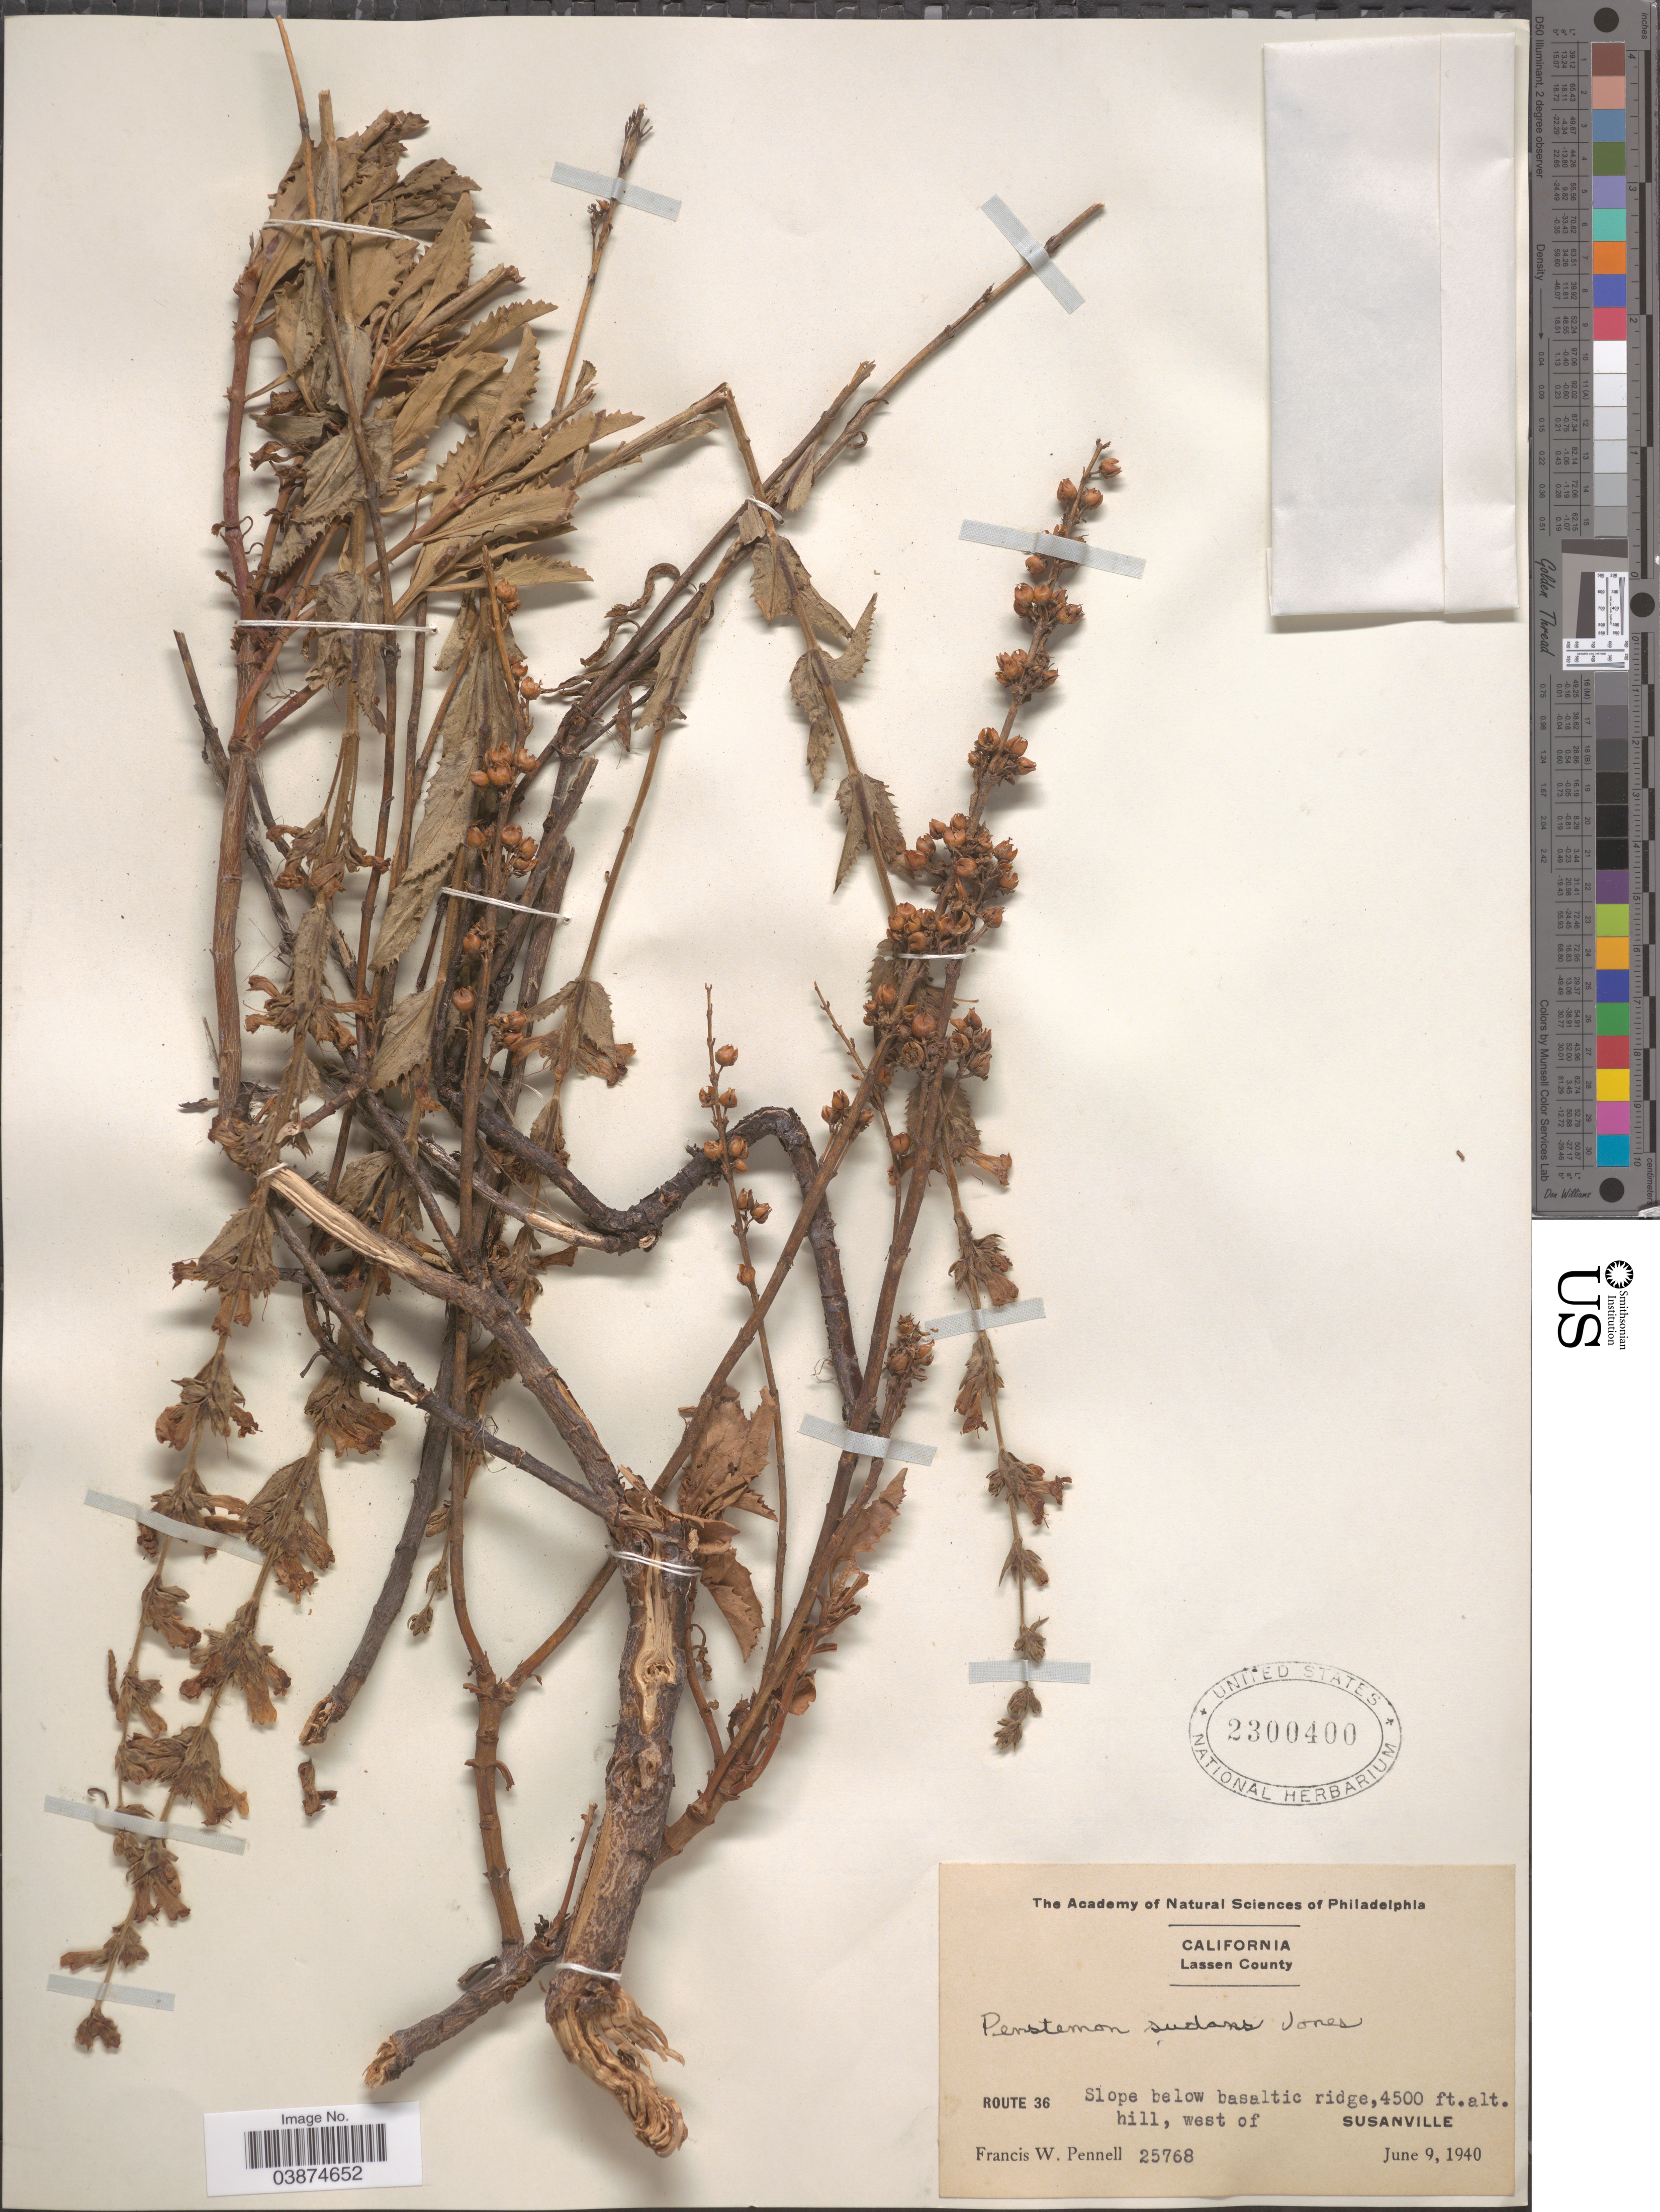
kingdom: Plantae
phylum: Tracheophyta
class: Magnoliopsida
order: Lamiales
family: Plantaginaceae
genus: Penstemon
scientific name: Penstemon deustus subsp. sudans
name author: (M.E. Jones) Pennell & D.D. Keck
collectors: F. W. Pennell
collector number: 25768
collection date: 1940-06-09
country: United States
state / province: California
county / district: Lassen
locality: Lassen County. Route 36. Slope below basaltic ridge, hill, west of Susanville.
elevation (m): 1372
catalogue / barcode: US 2300400